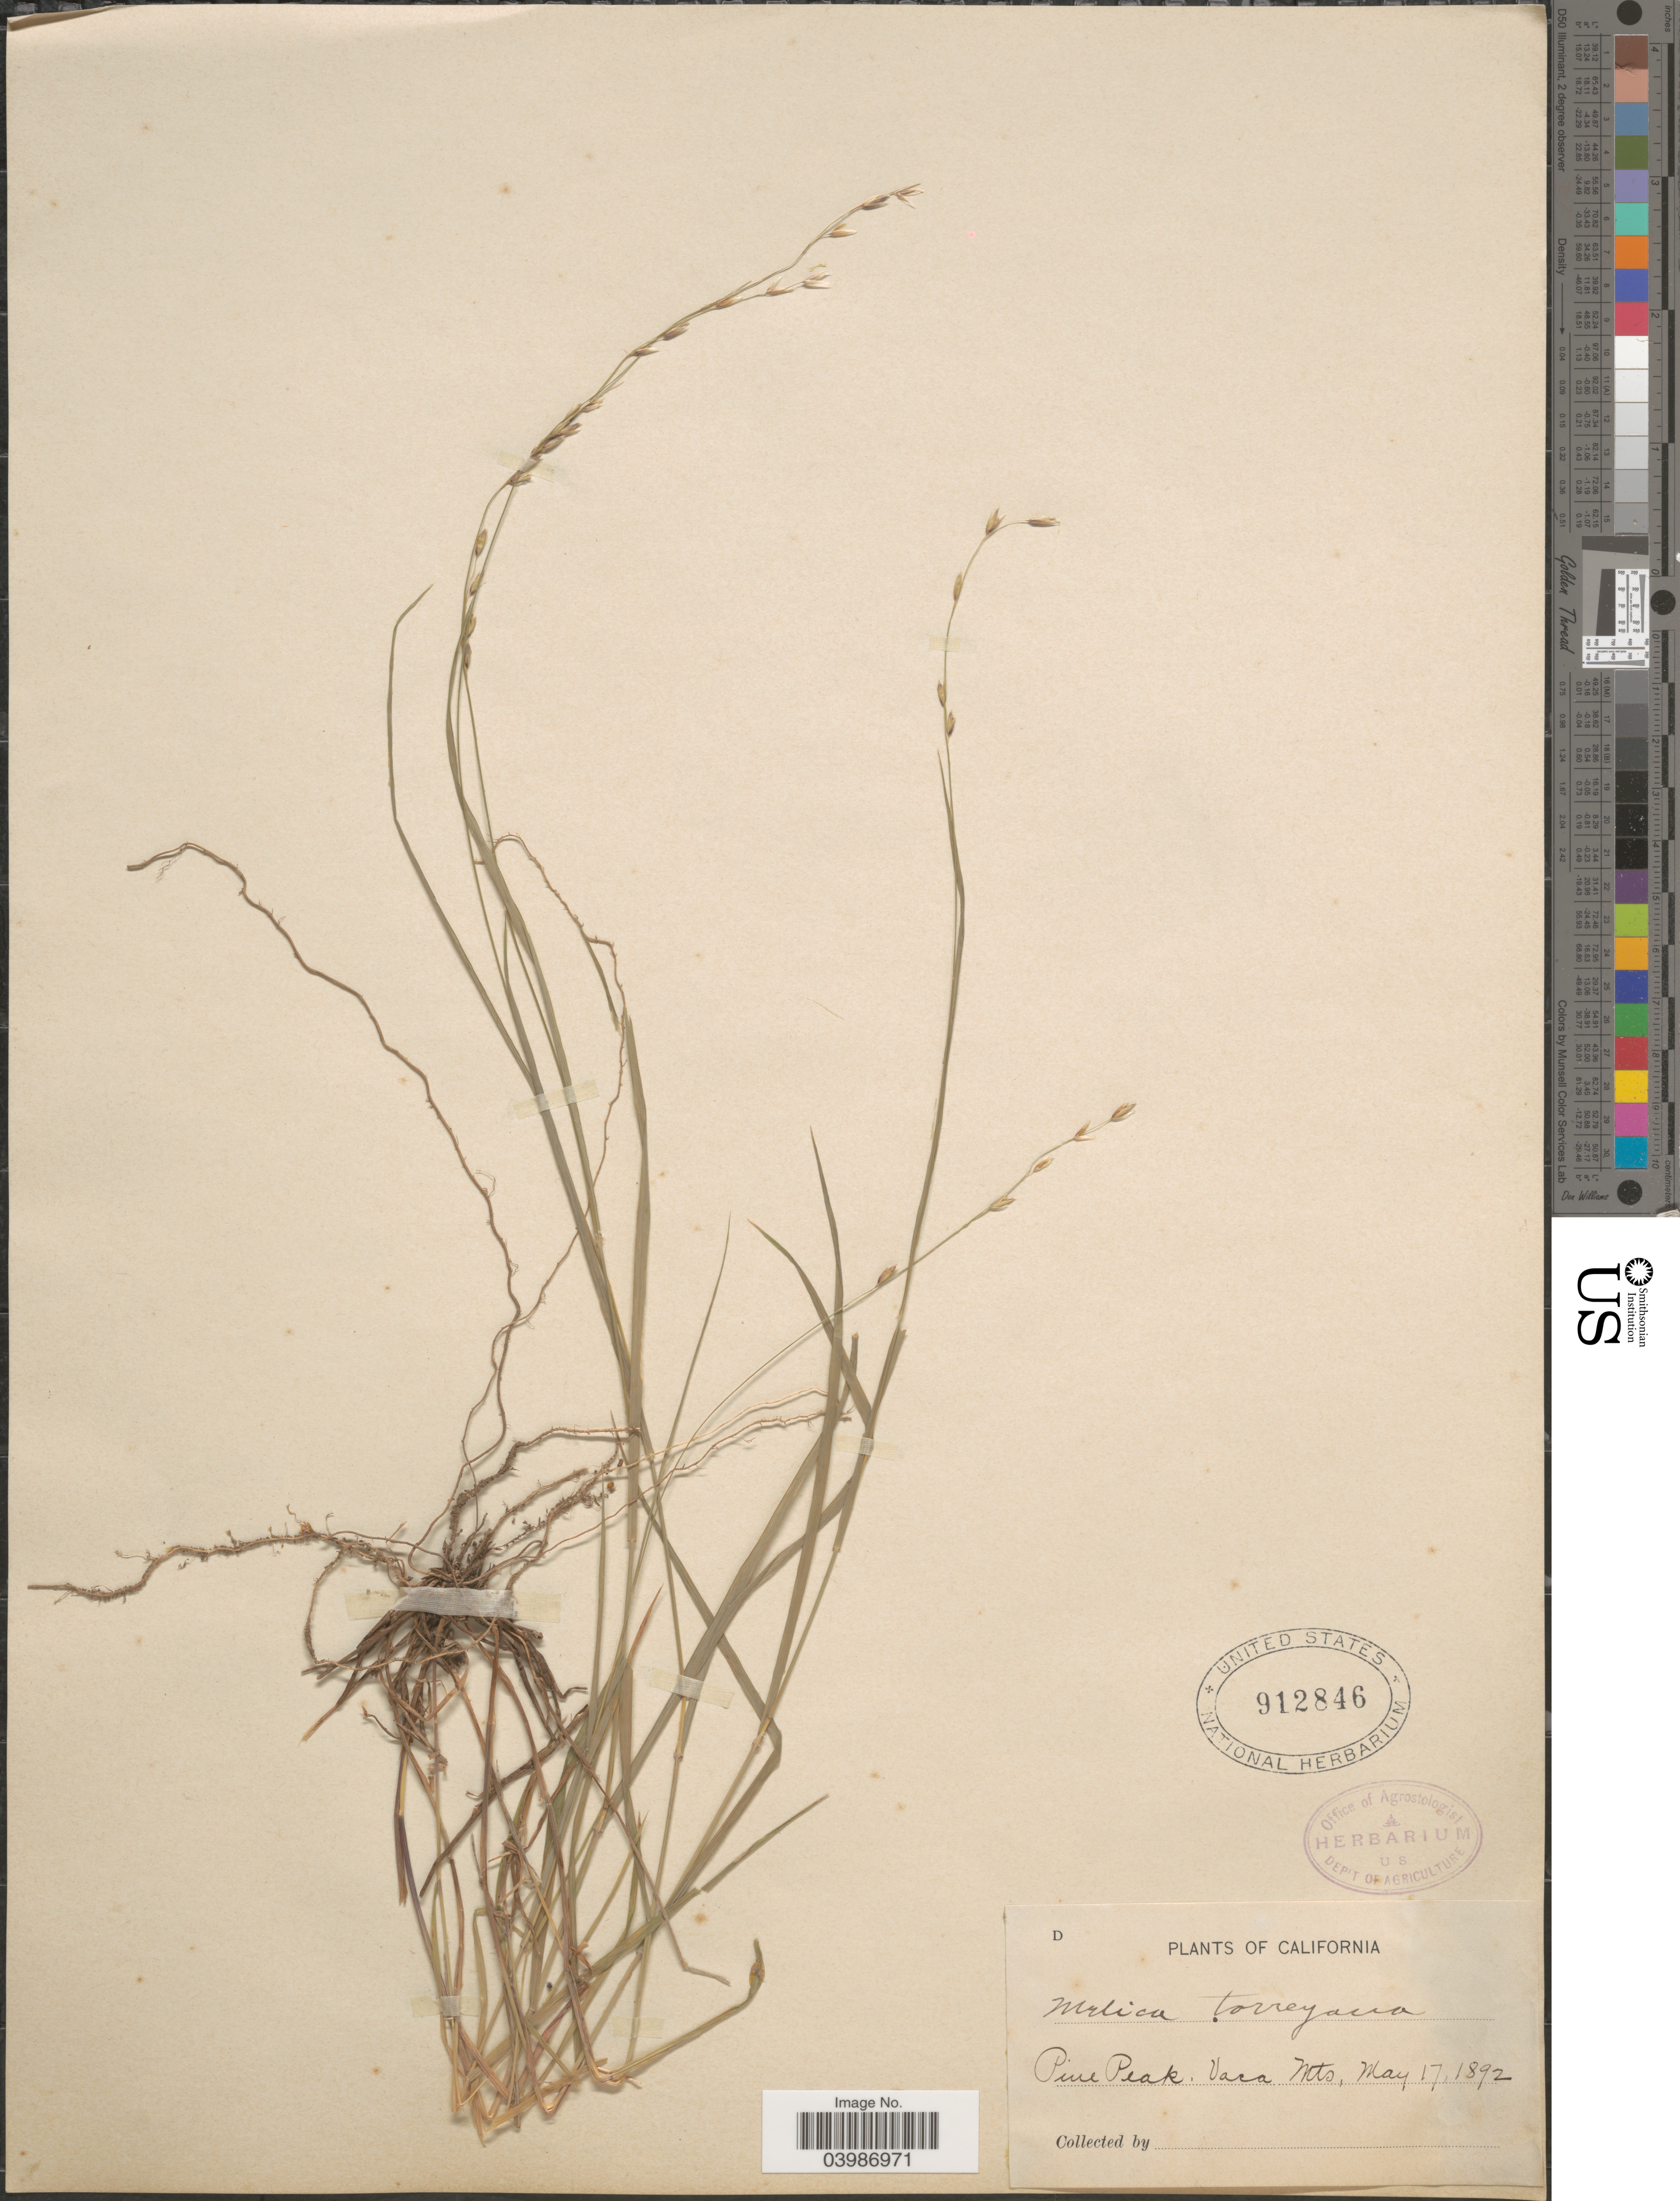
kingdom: Plantae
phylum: Tracheophyta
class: Liliopsida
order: Poales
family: Poaceae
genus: Melica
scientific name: Melica torreyana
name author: Scribn.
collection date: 1892-05-17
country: United States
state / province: California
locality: Pine Peak, Vaca Mts.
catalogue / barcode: US 912846